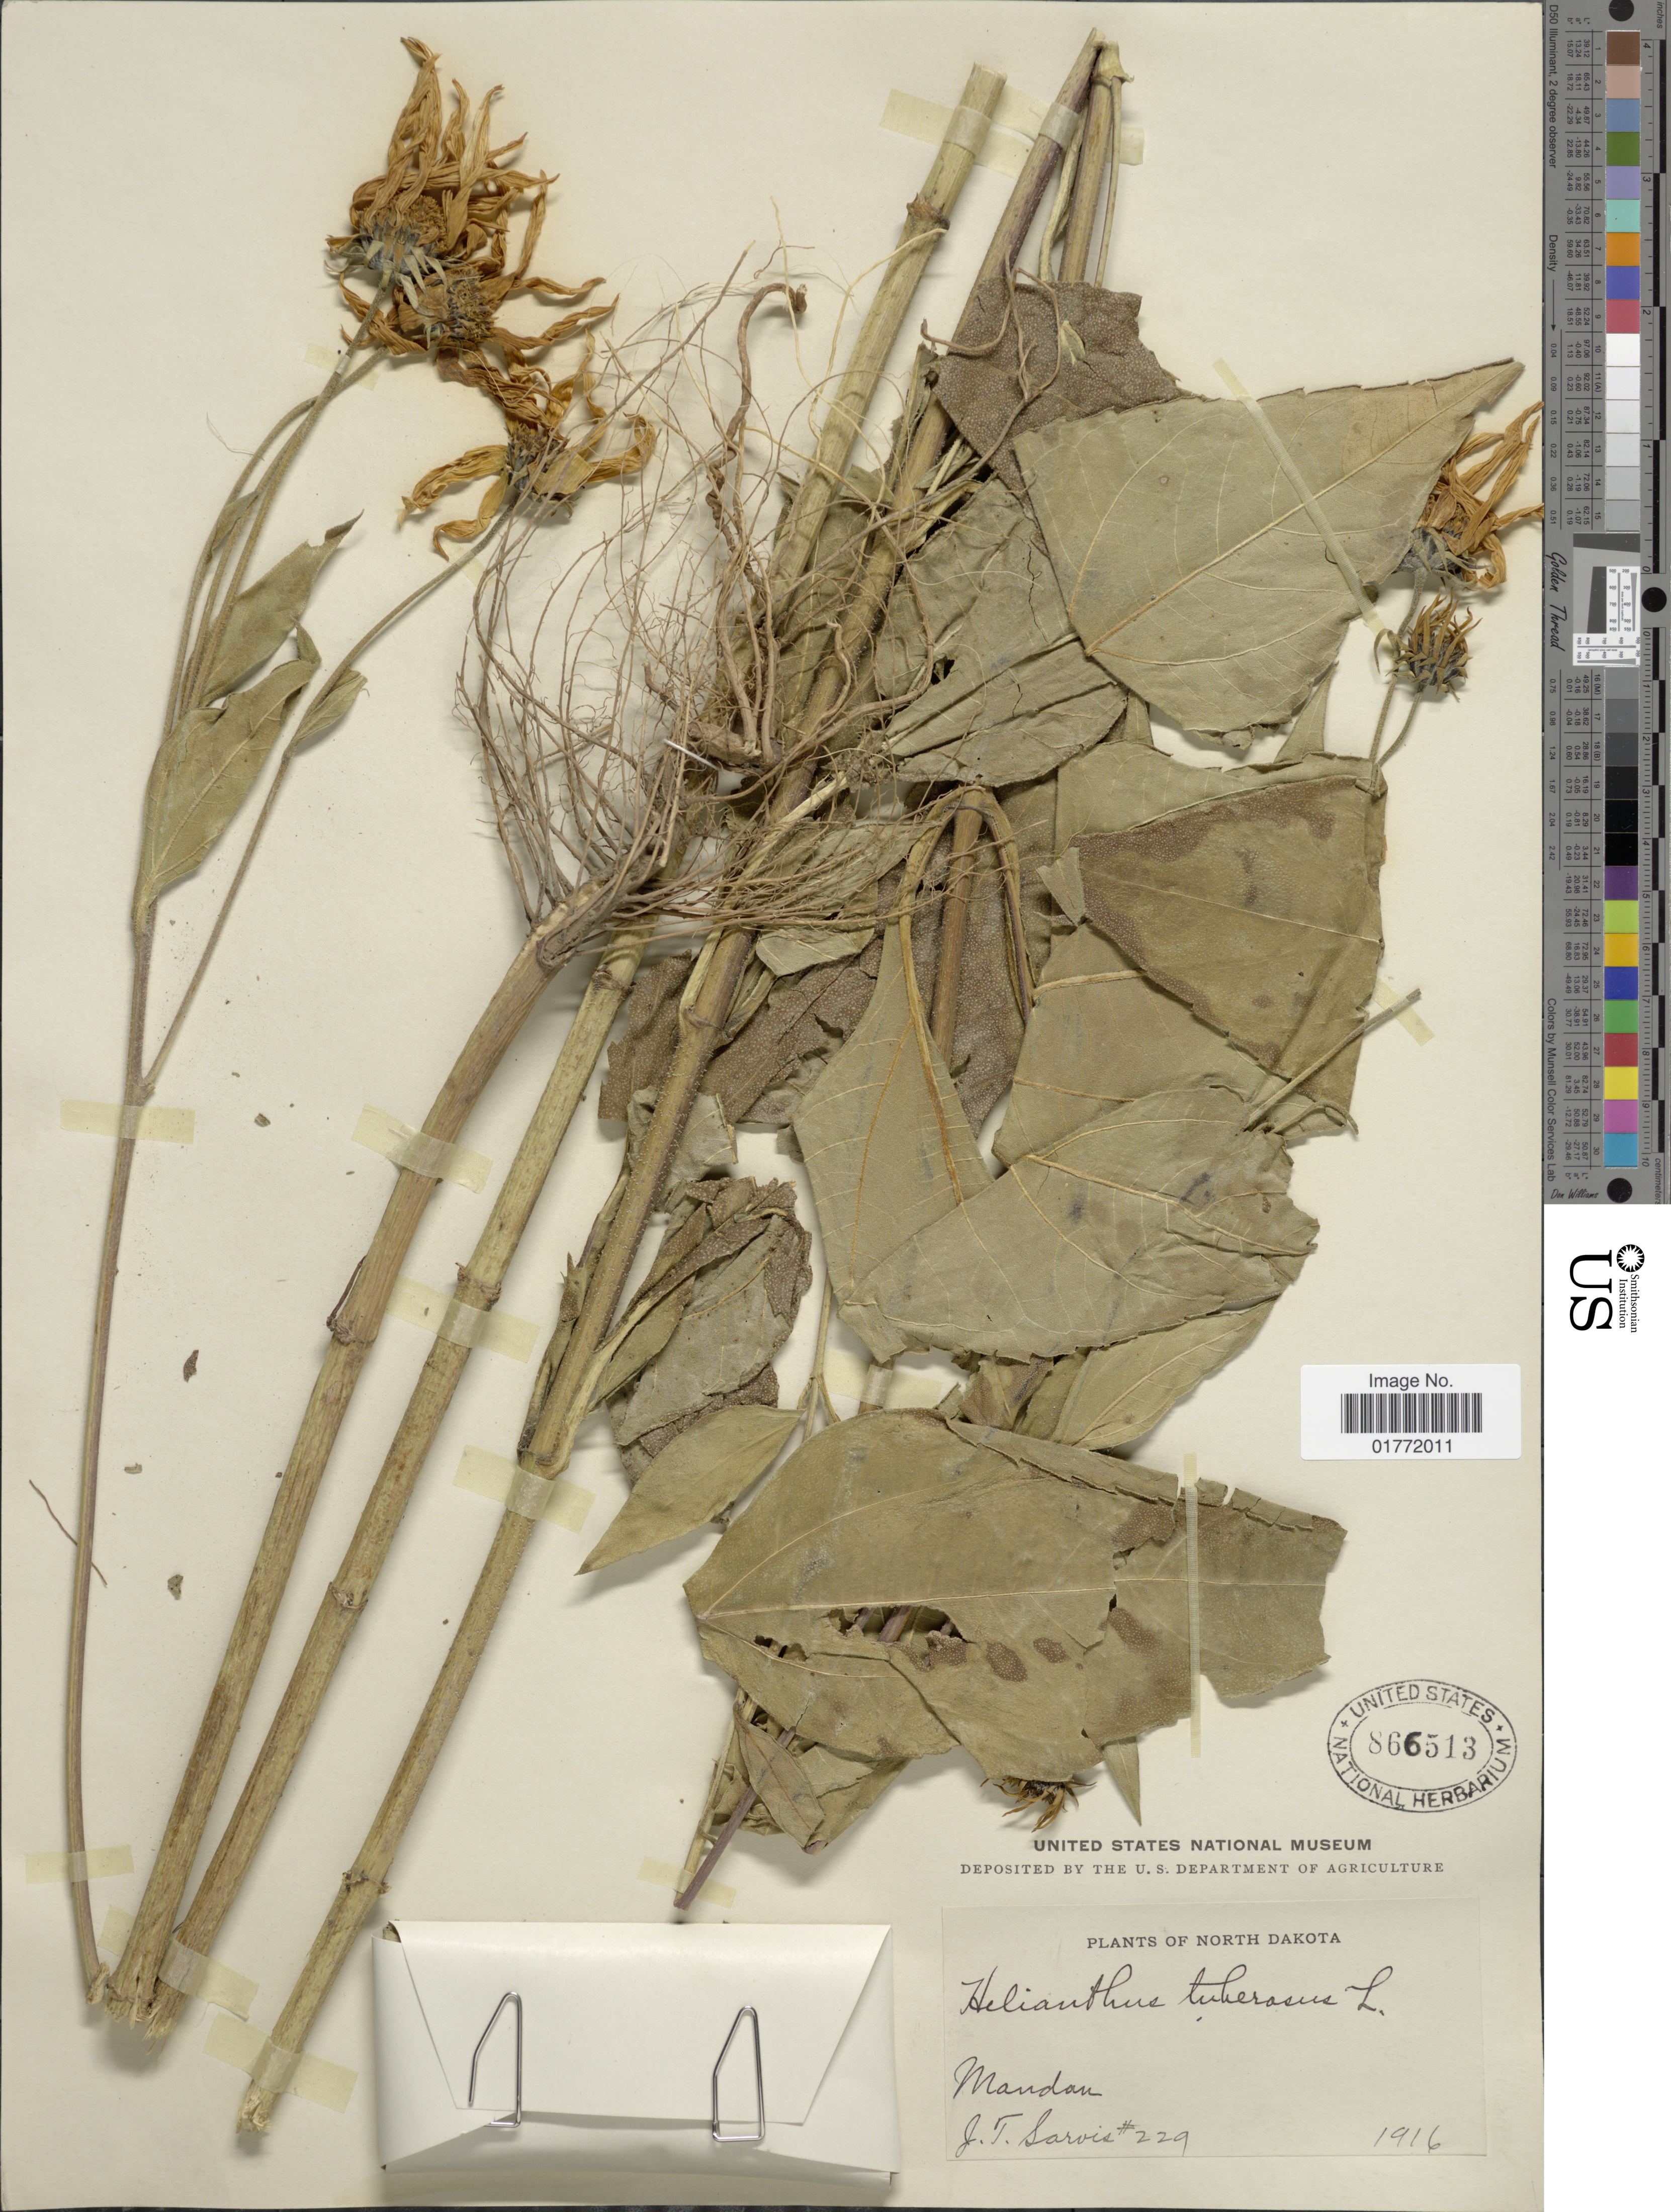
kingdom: Plantae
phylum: Tracheophyta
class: Magnoliopsida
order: Asterales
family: Asteraceae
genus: Helianthus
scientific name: Helianthus tuberosus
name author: L.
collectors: J. Sarvis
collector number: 229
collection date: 1916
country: United States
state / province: North Dakota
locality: Mandan, North Dakota.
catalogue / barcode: US 866513